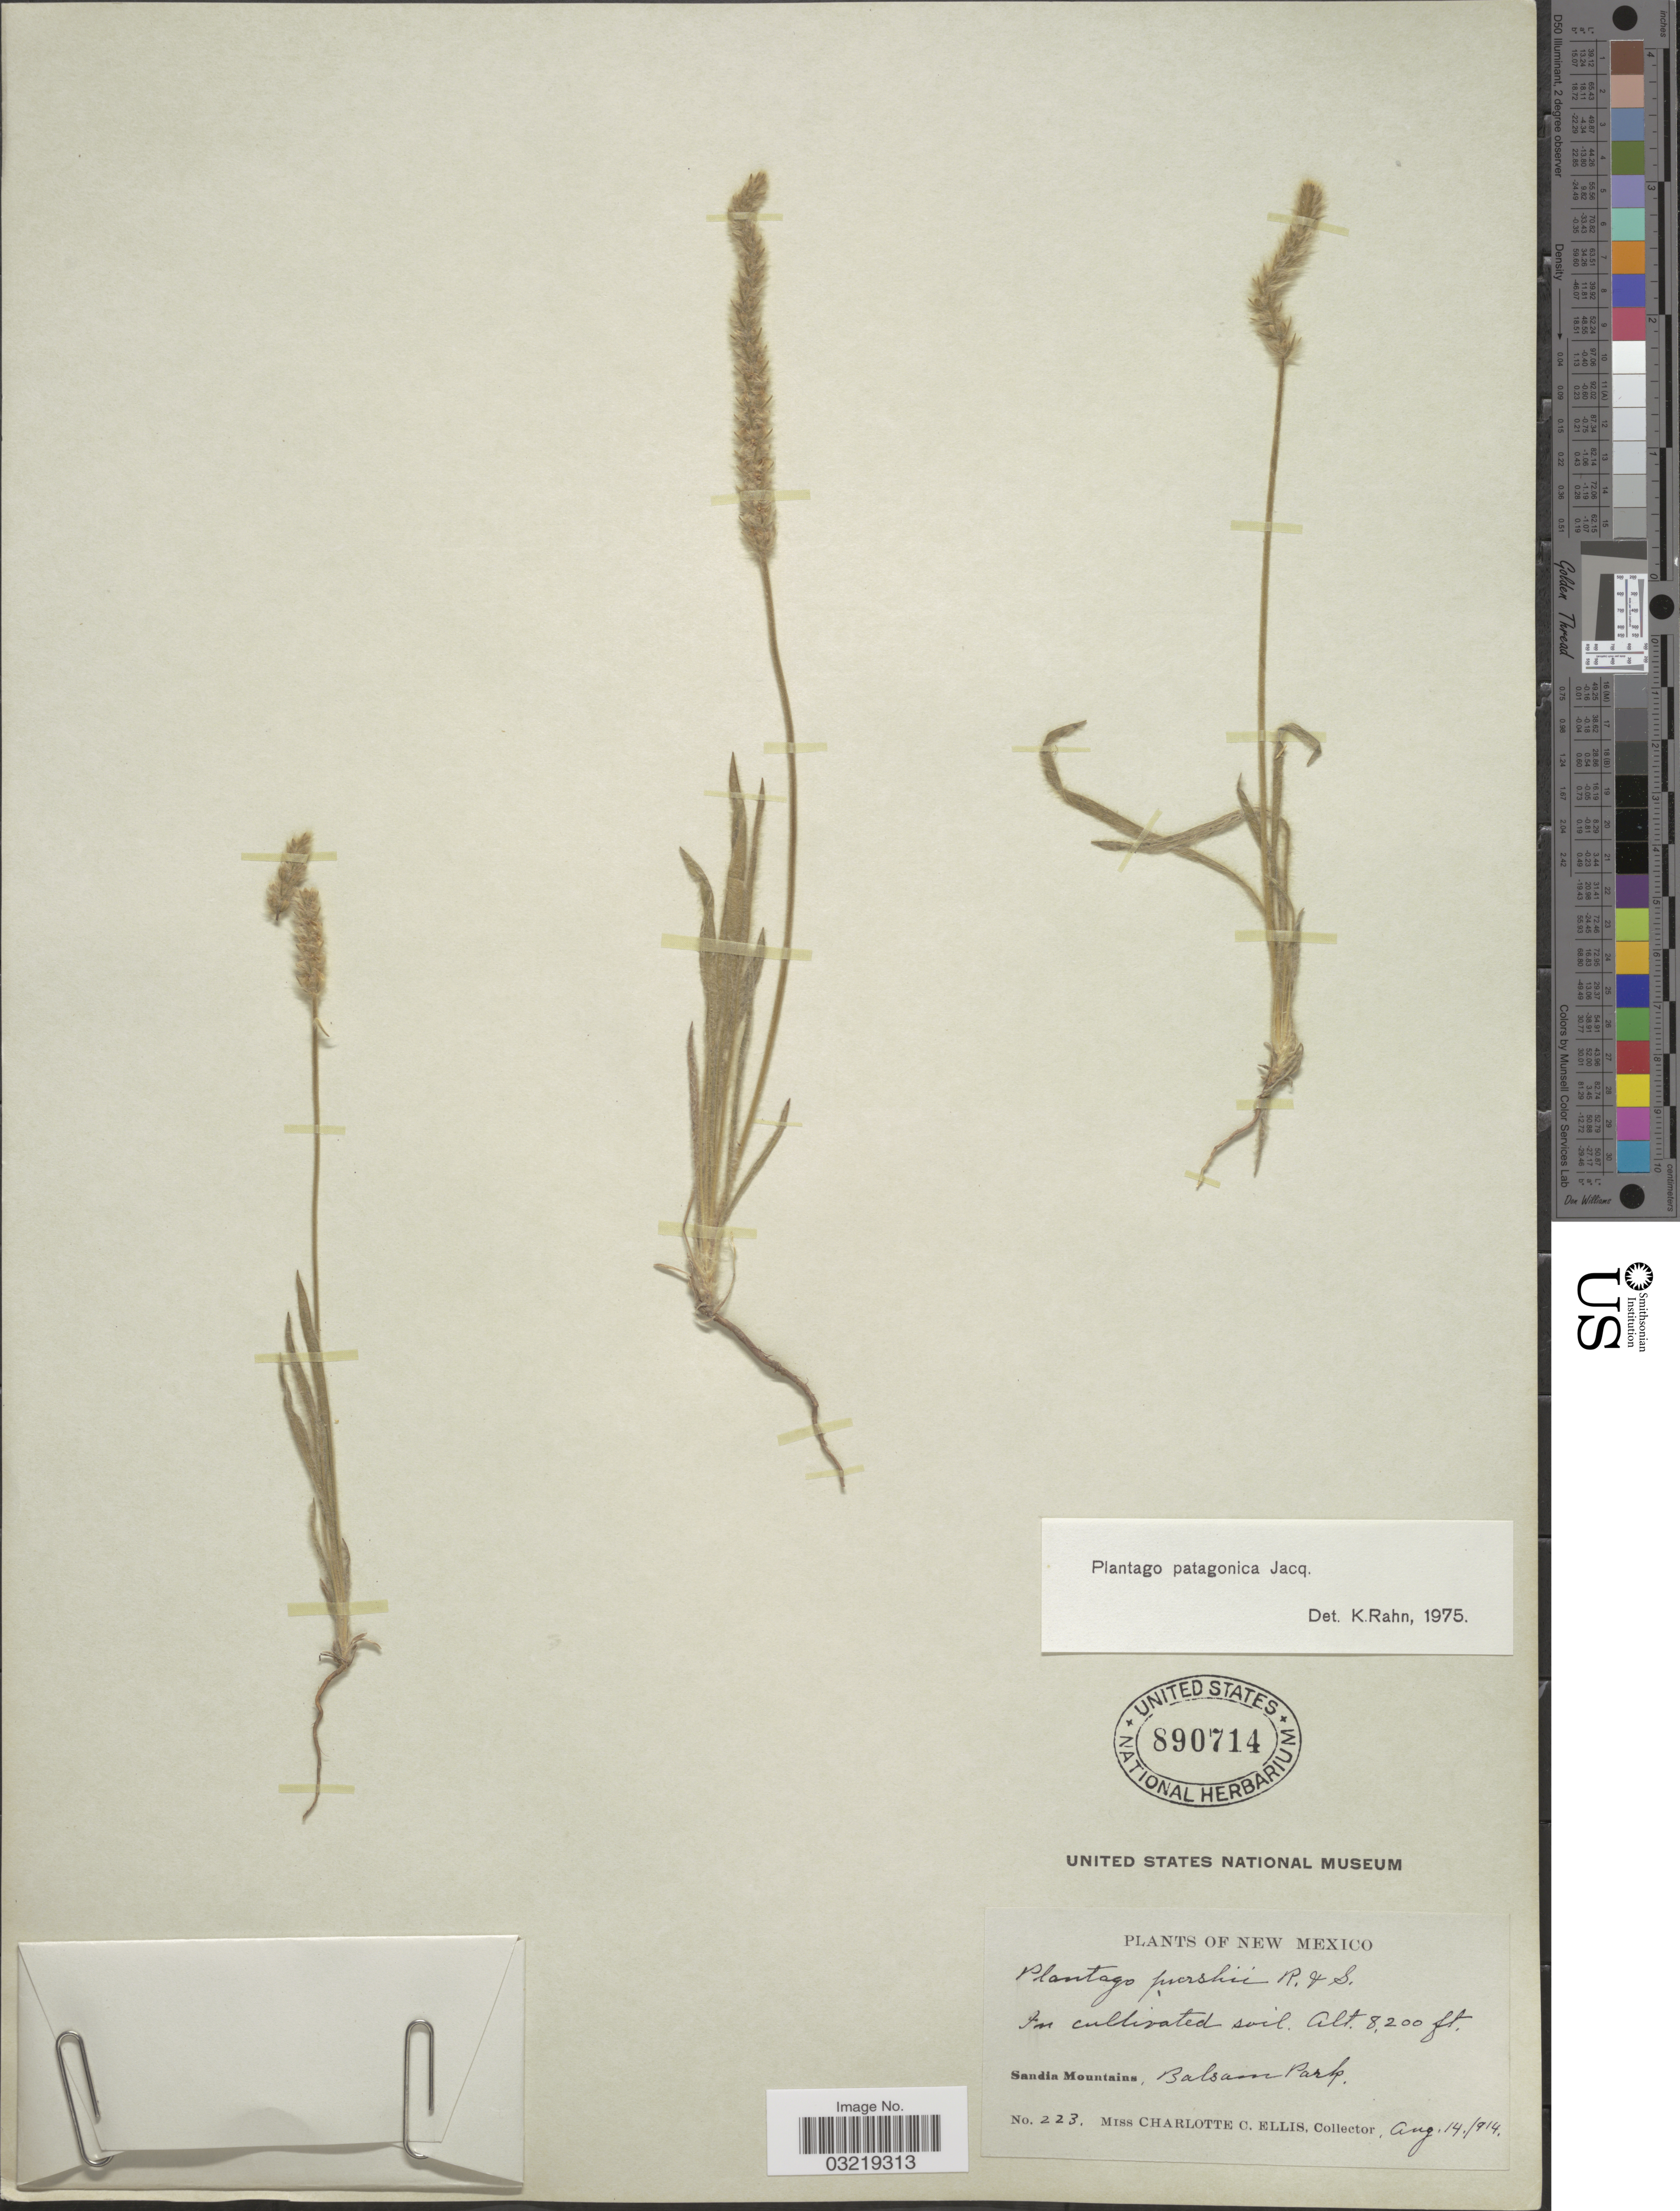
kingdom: Plantae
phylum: Tracheophyta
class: Magnoliopsida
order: Lamiales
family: Plantaginaceae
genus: Plantago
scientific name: Plantago patagonica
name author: Jacq.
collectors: C. C. Ellis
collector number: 223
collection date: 1914-08-14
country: United States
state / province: New Mexico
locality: Sandia Mountains. Balsam Park.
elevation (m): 2499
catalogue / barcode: US 890714